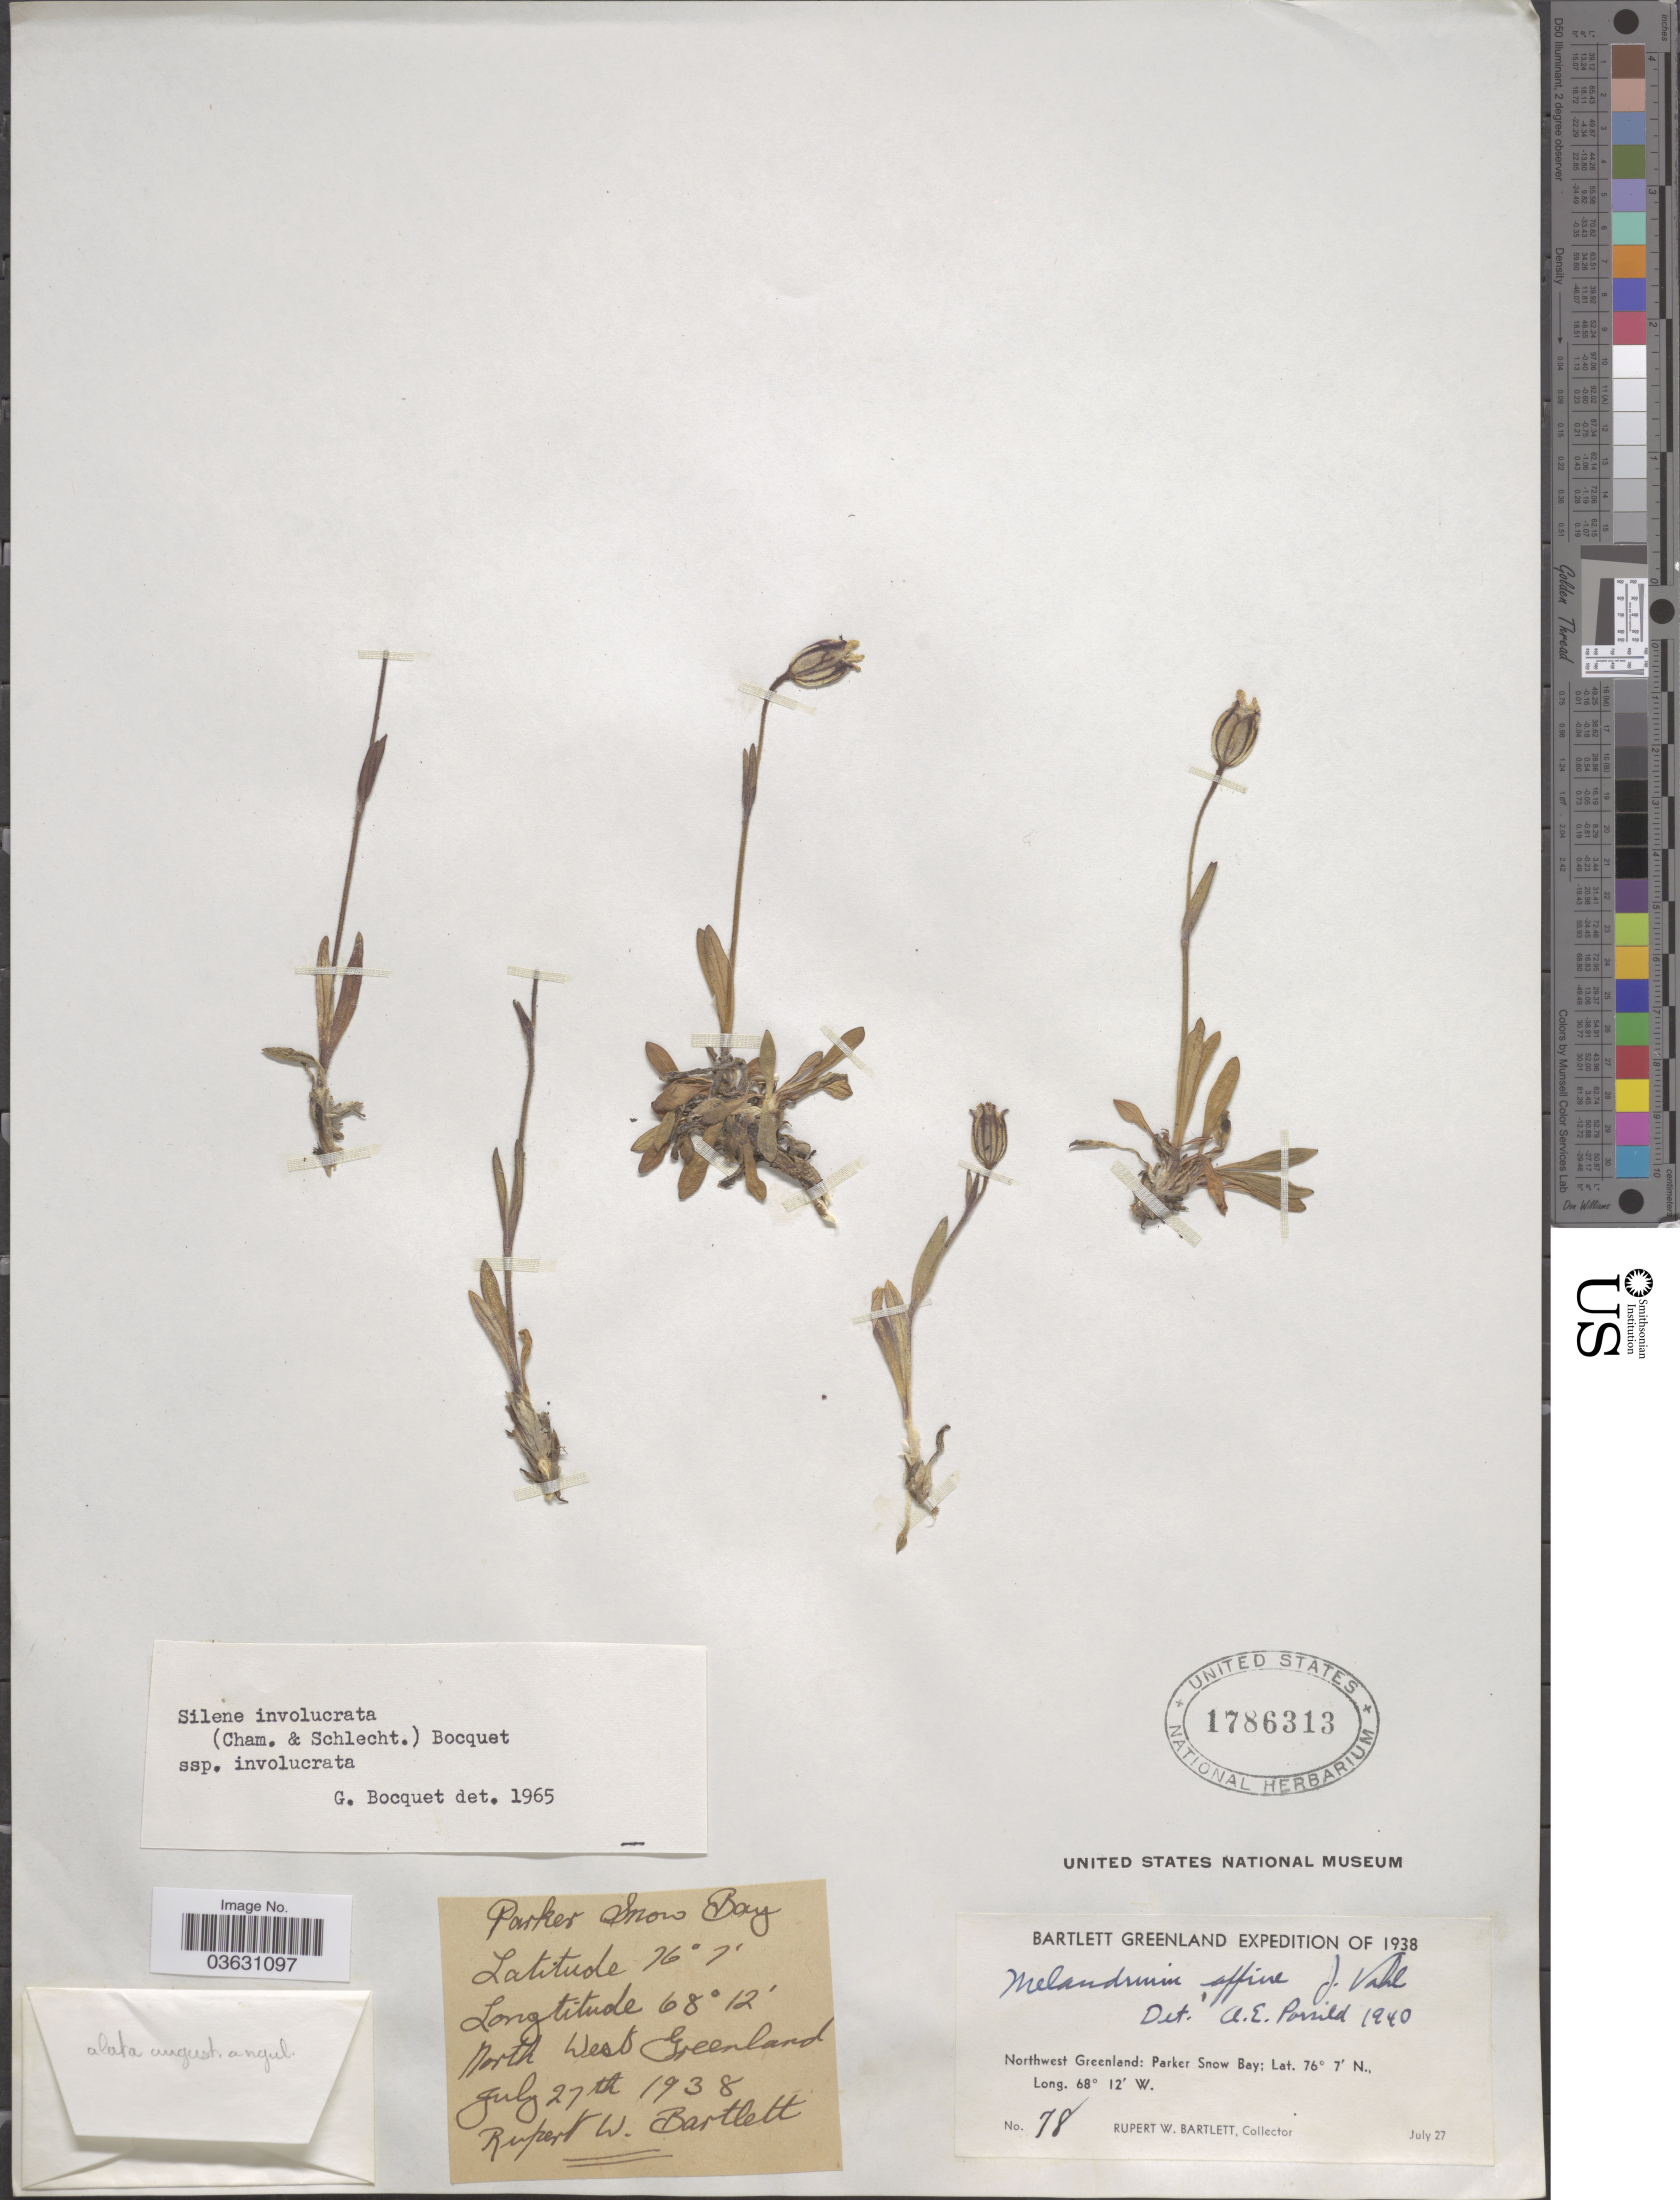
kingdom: Plantae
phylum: Tracheophyta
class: Magnoliopsida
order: Caryophyllales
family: Caryophyllaceae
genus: Silene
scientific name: Silene involucrata subsp. involucrata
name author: (Cham. & Schltdl.) Bocquet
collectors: R. W. Bartlett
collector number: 78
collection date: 1938-07-27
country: Greenland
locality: Northwest Greenland: Parker Snow Bay.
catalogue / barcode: US 1786313